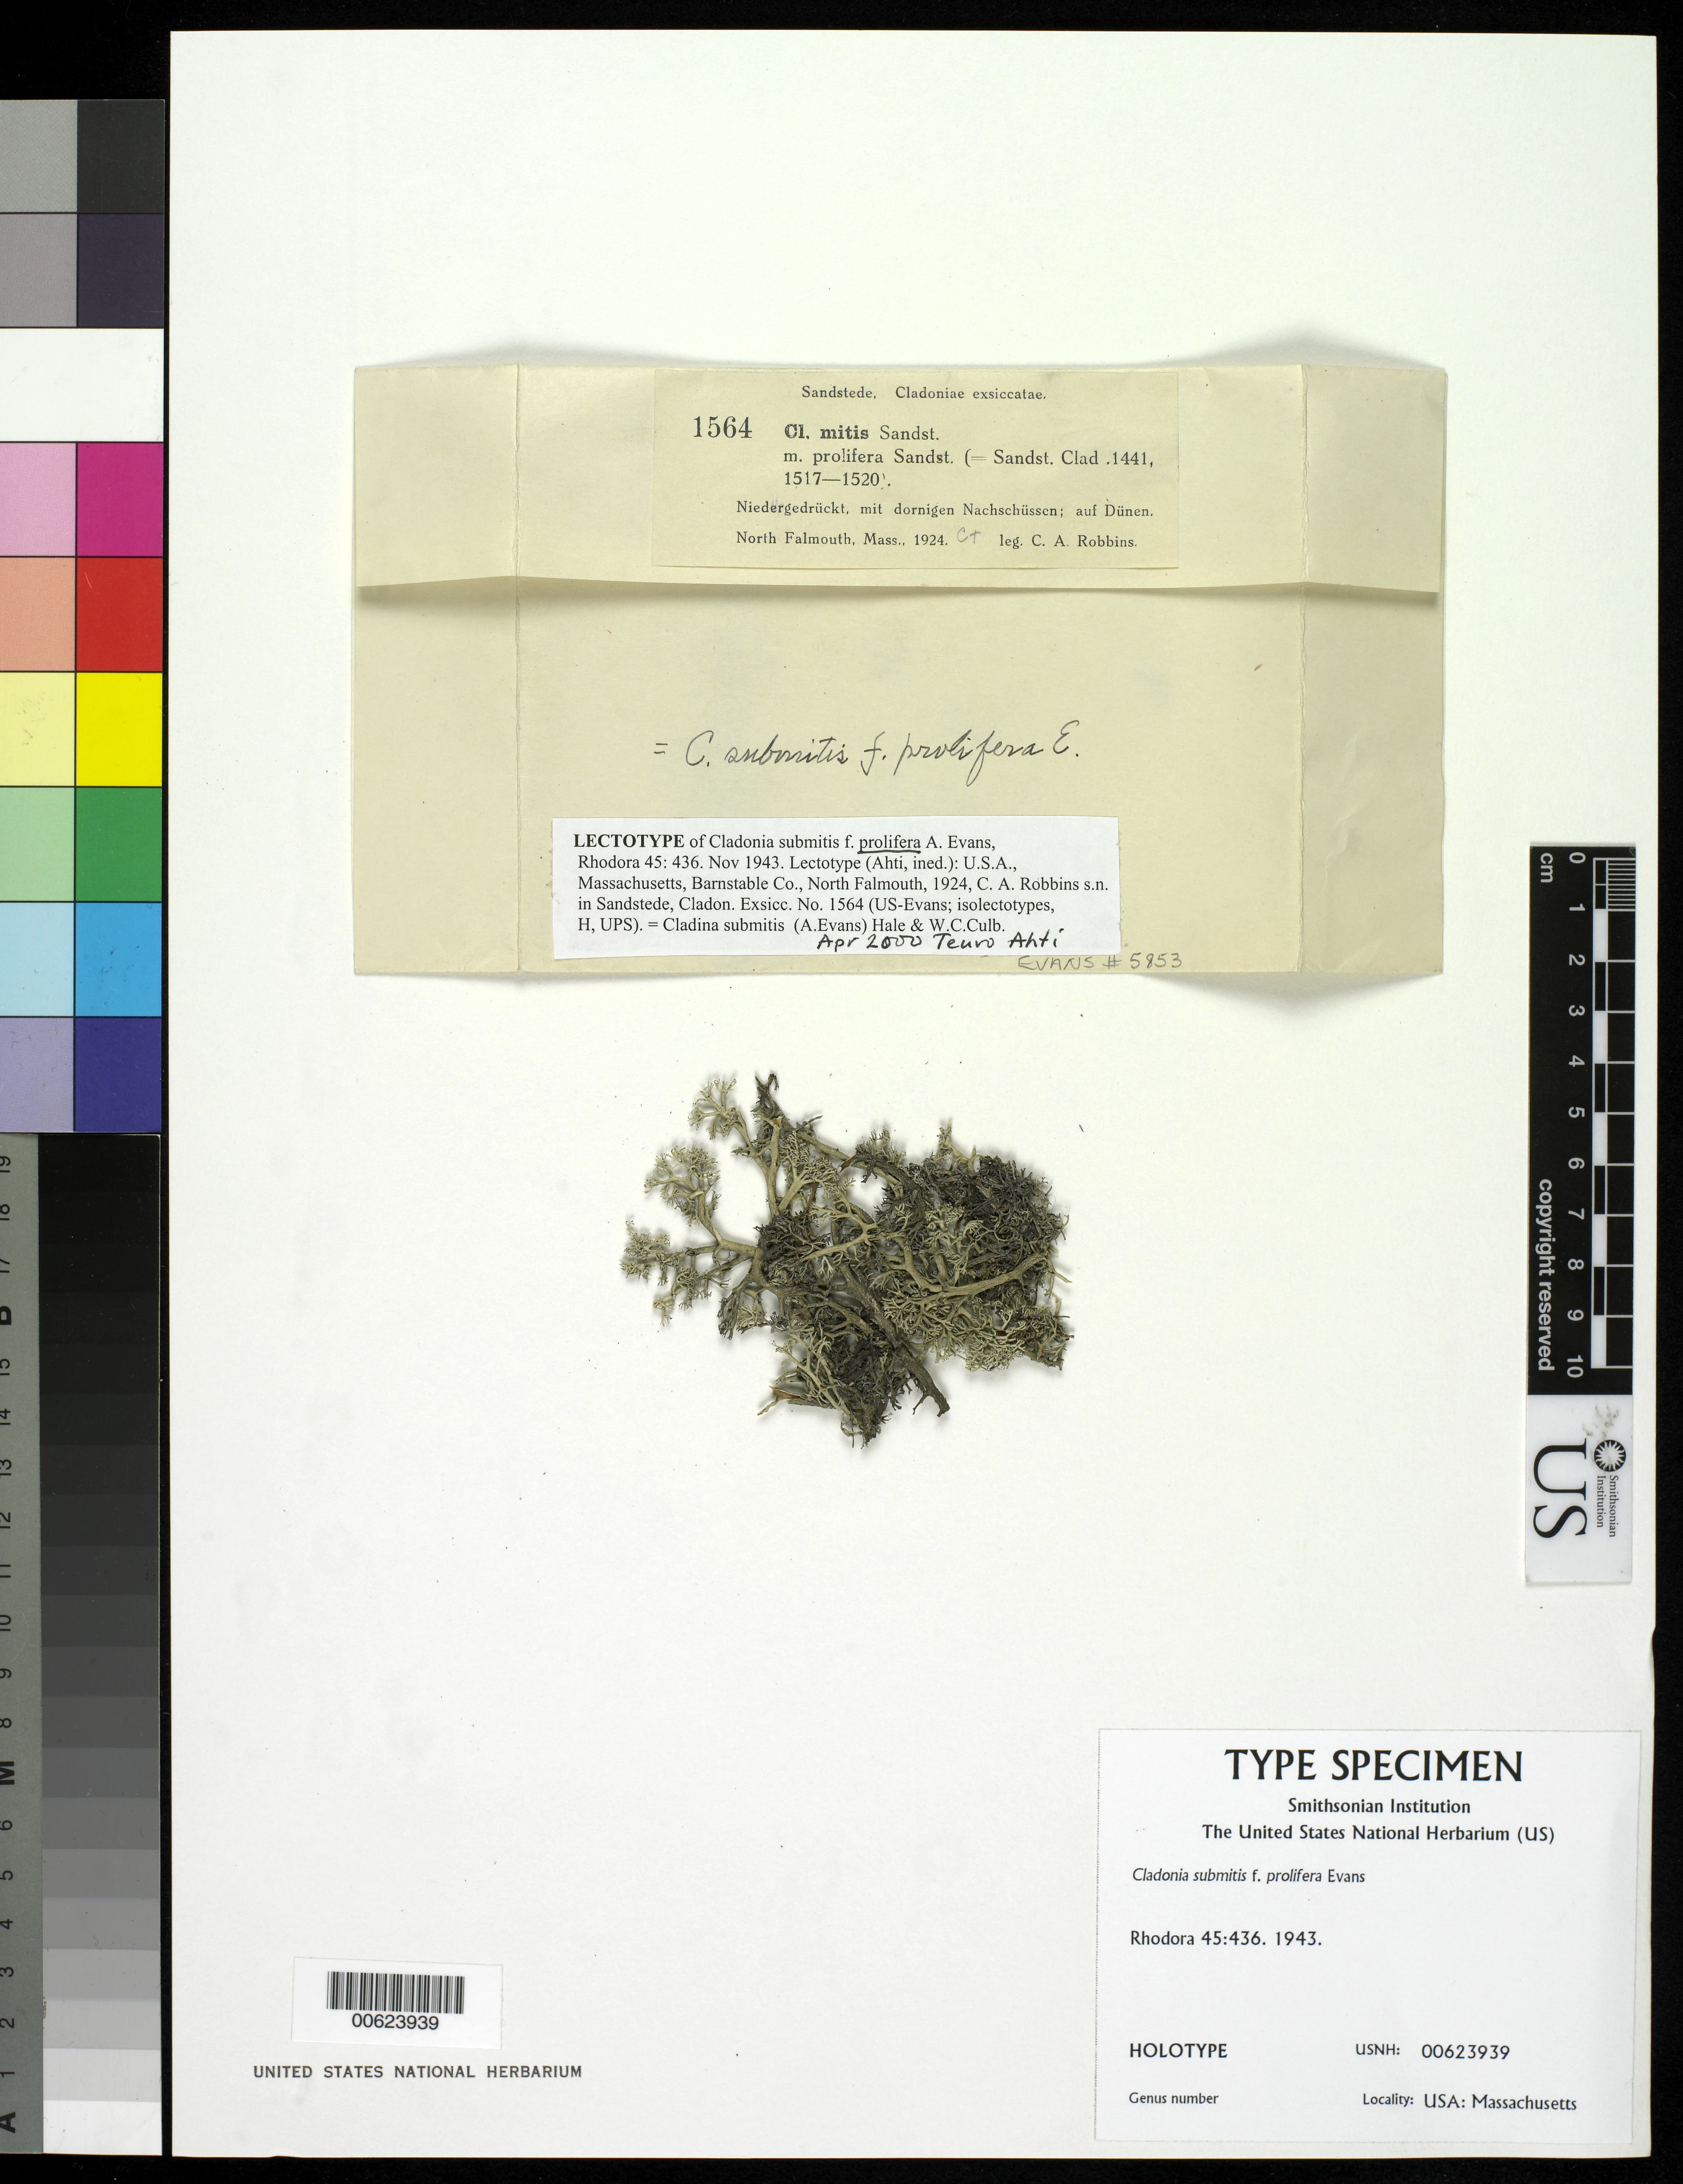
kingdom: Fungi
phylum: Ascomycota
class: Lecanoromycetes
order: Lecanorales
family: Cladoniaceae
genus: Cladonia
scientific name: Cladonia submitis f. prolifera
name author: A. Evans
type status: Holotype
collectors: C. A. Robbins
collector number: Sandst., Clad. Exs. 1564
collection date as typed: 1924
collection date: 1924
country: United States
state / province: Massachusetts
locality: North Falmouth.